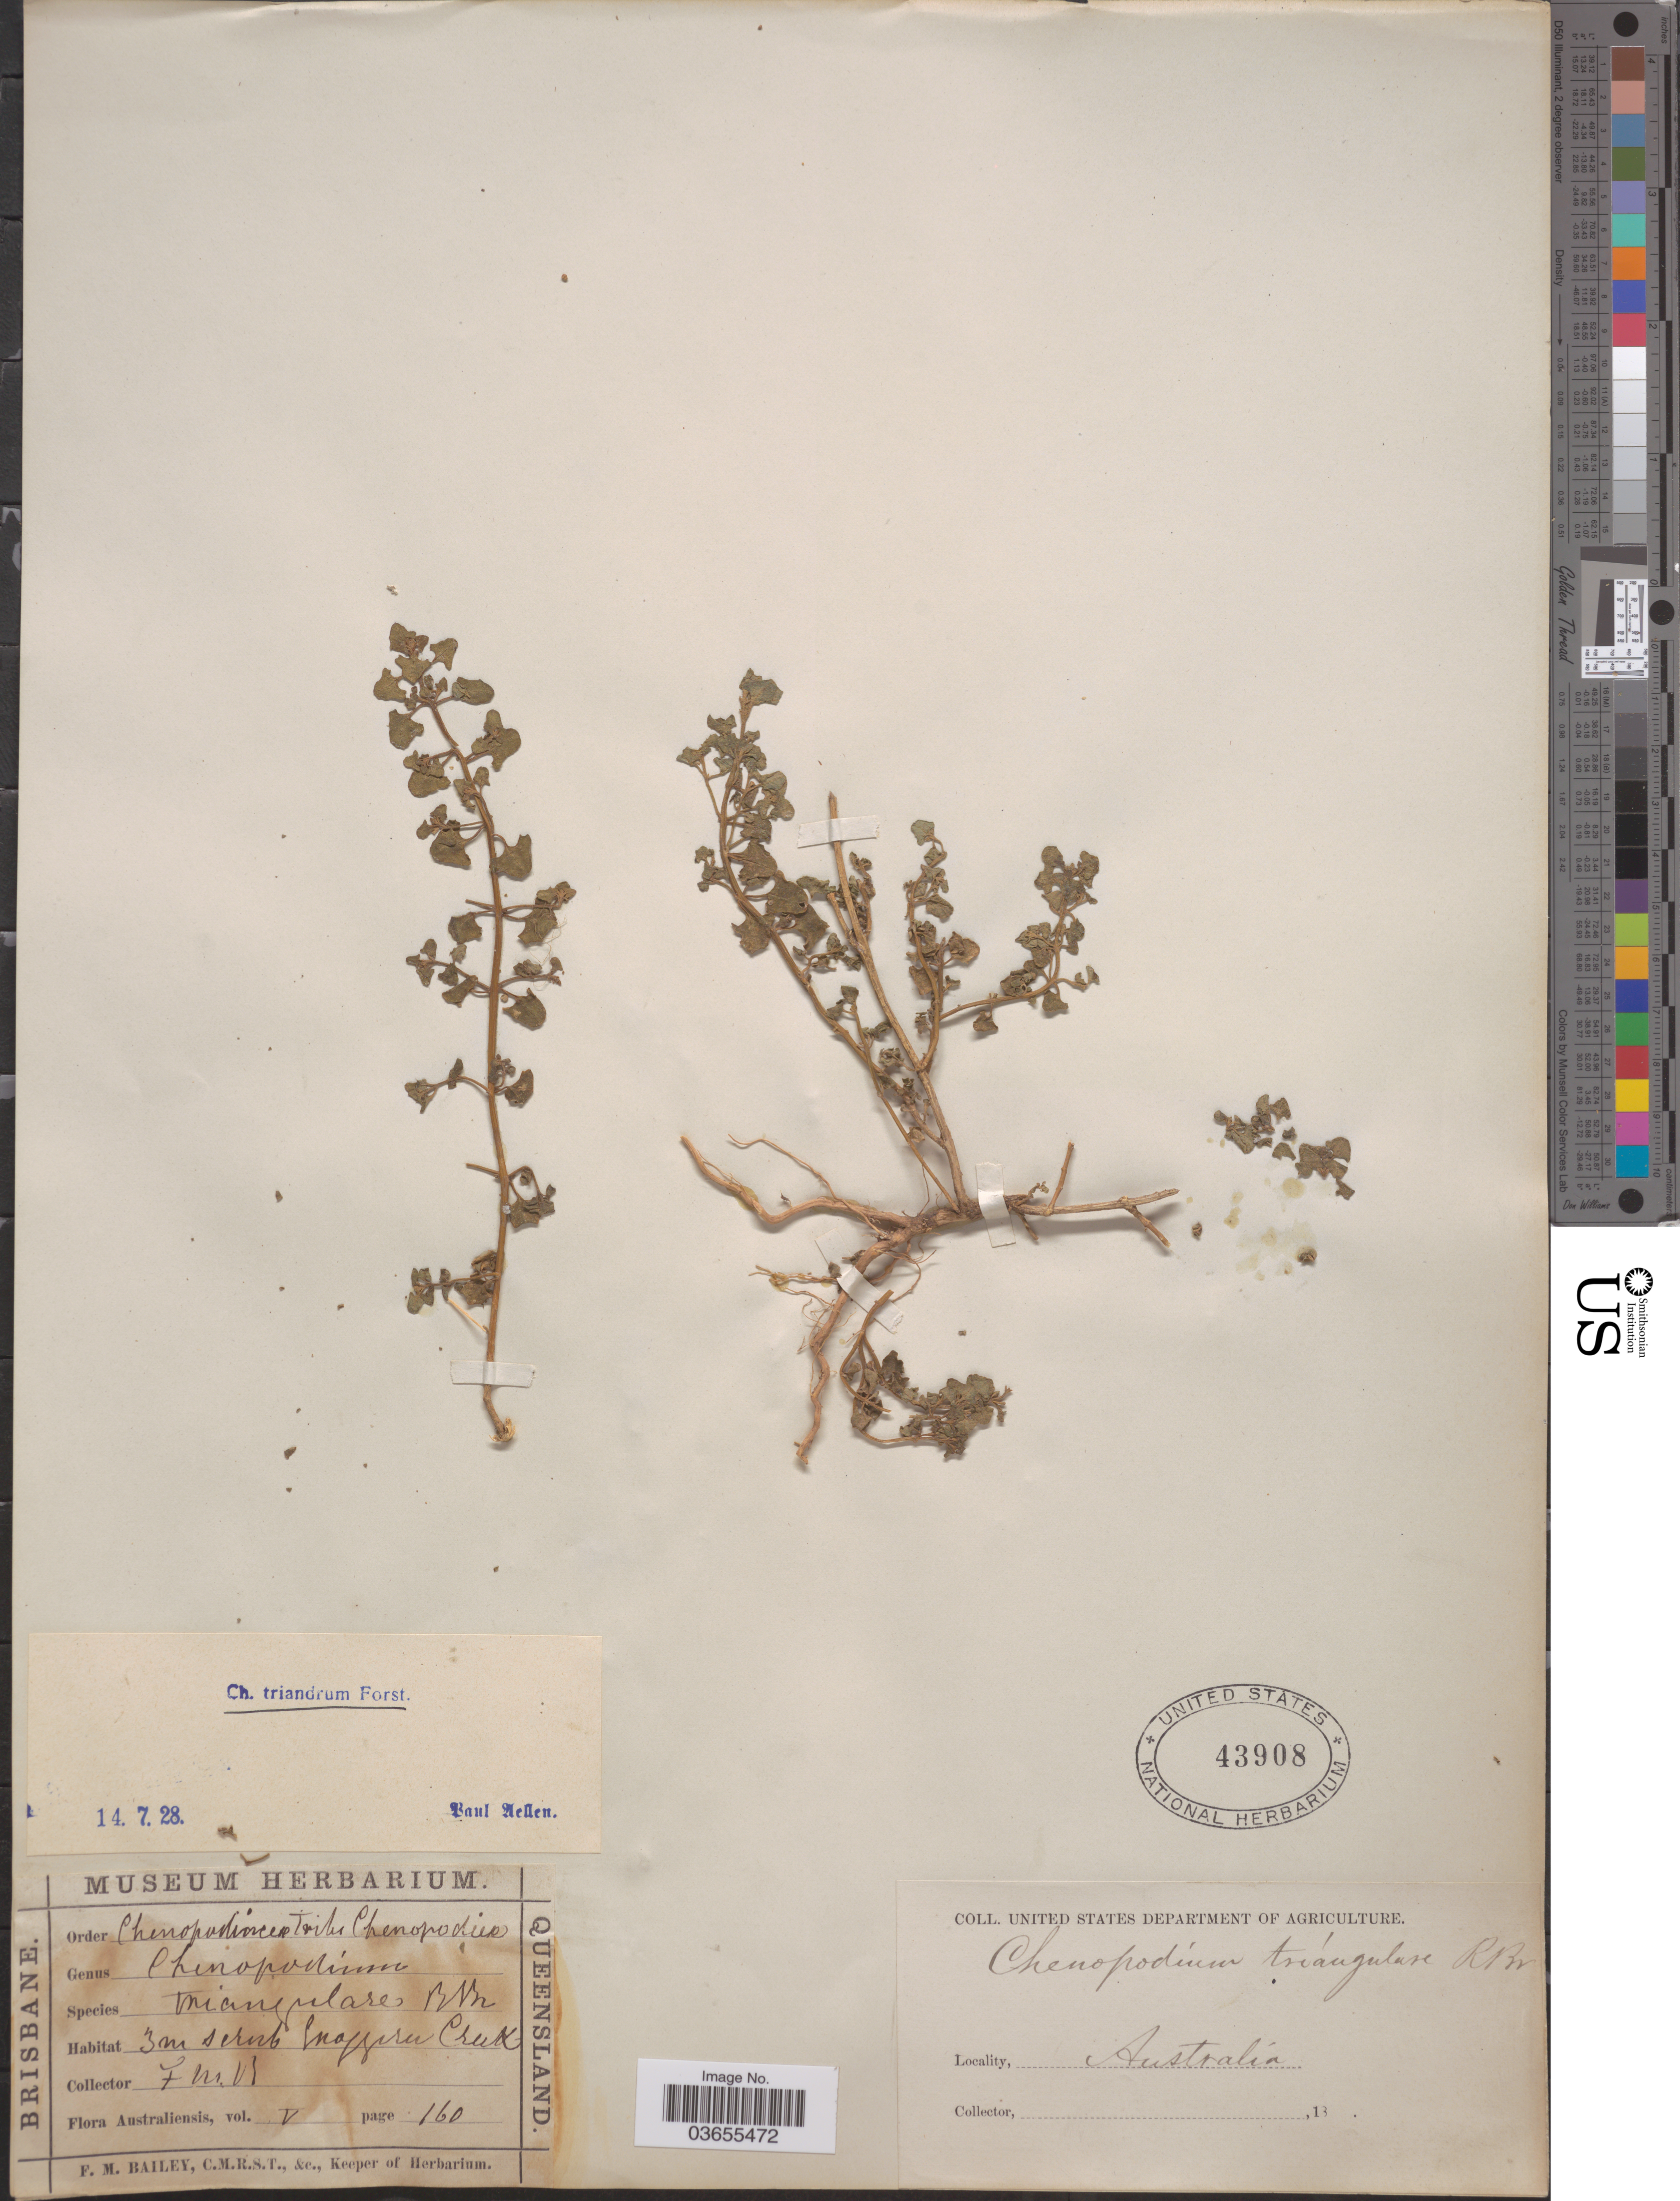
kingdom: Plantae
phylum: Tracheophyta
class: Magnoliopsida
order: Caryophyllales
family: Amaranthaceae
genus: Chenopodium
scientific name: Chenopodium triangulare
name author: Forssk.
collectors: F. M. Bailey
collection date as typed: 18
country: Australia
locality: Enoggera Creek.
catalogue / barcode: US 43908